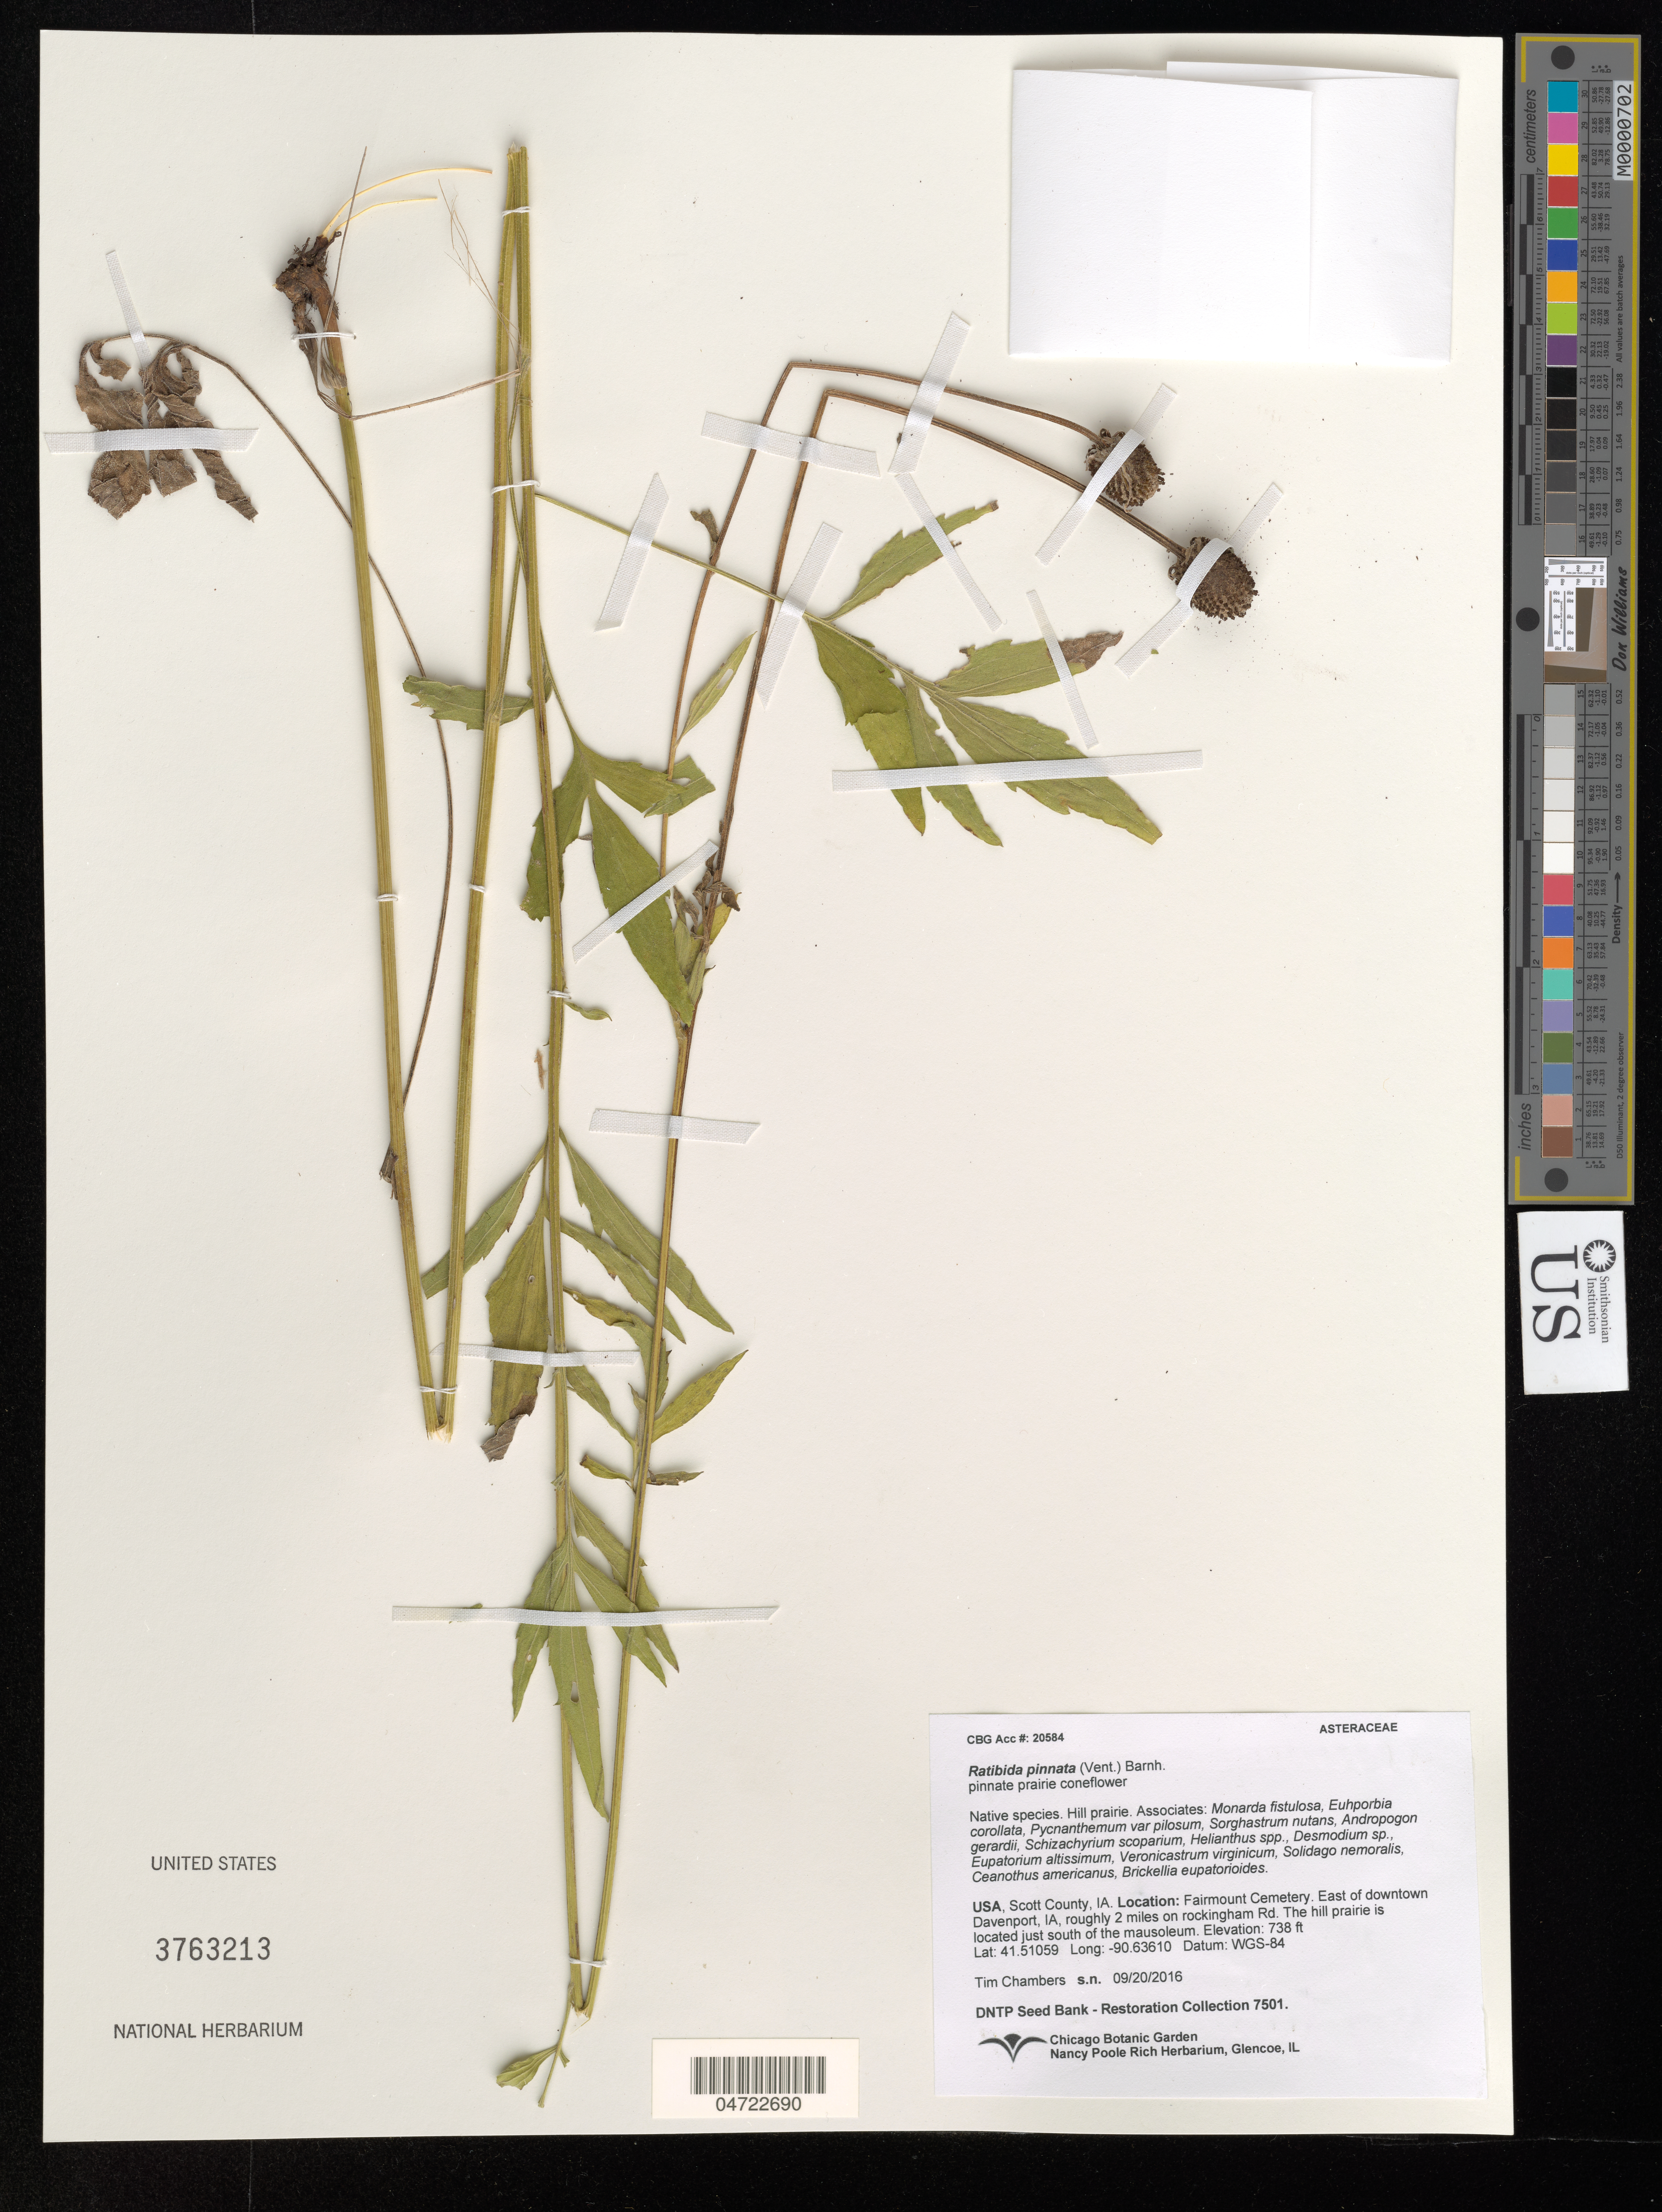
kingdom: Plantae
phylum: Tracheophyta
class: Magnoliopsida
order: Asterales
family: Asteraceae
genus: Ratibida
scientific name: Ratibida pinnata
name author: (Vent.) Barnhart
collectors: T. Chambers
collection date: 2016-09-20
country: United States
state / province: Iowa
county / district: Scott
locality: Scott County. Fairmount Cemetery. East of downtown Davenport, IA, roughly 2 miles on rockingham Rd. The hill prairie is located just south of the mausoleum.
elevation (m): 225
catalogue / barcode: US 3763213